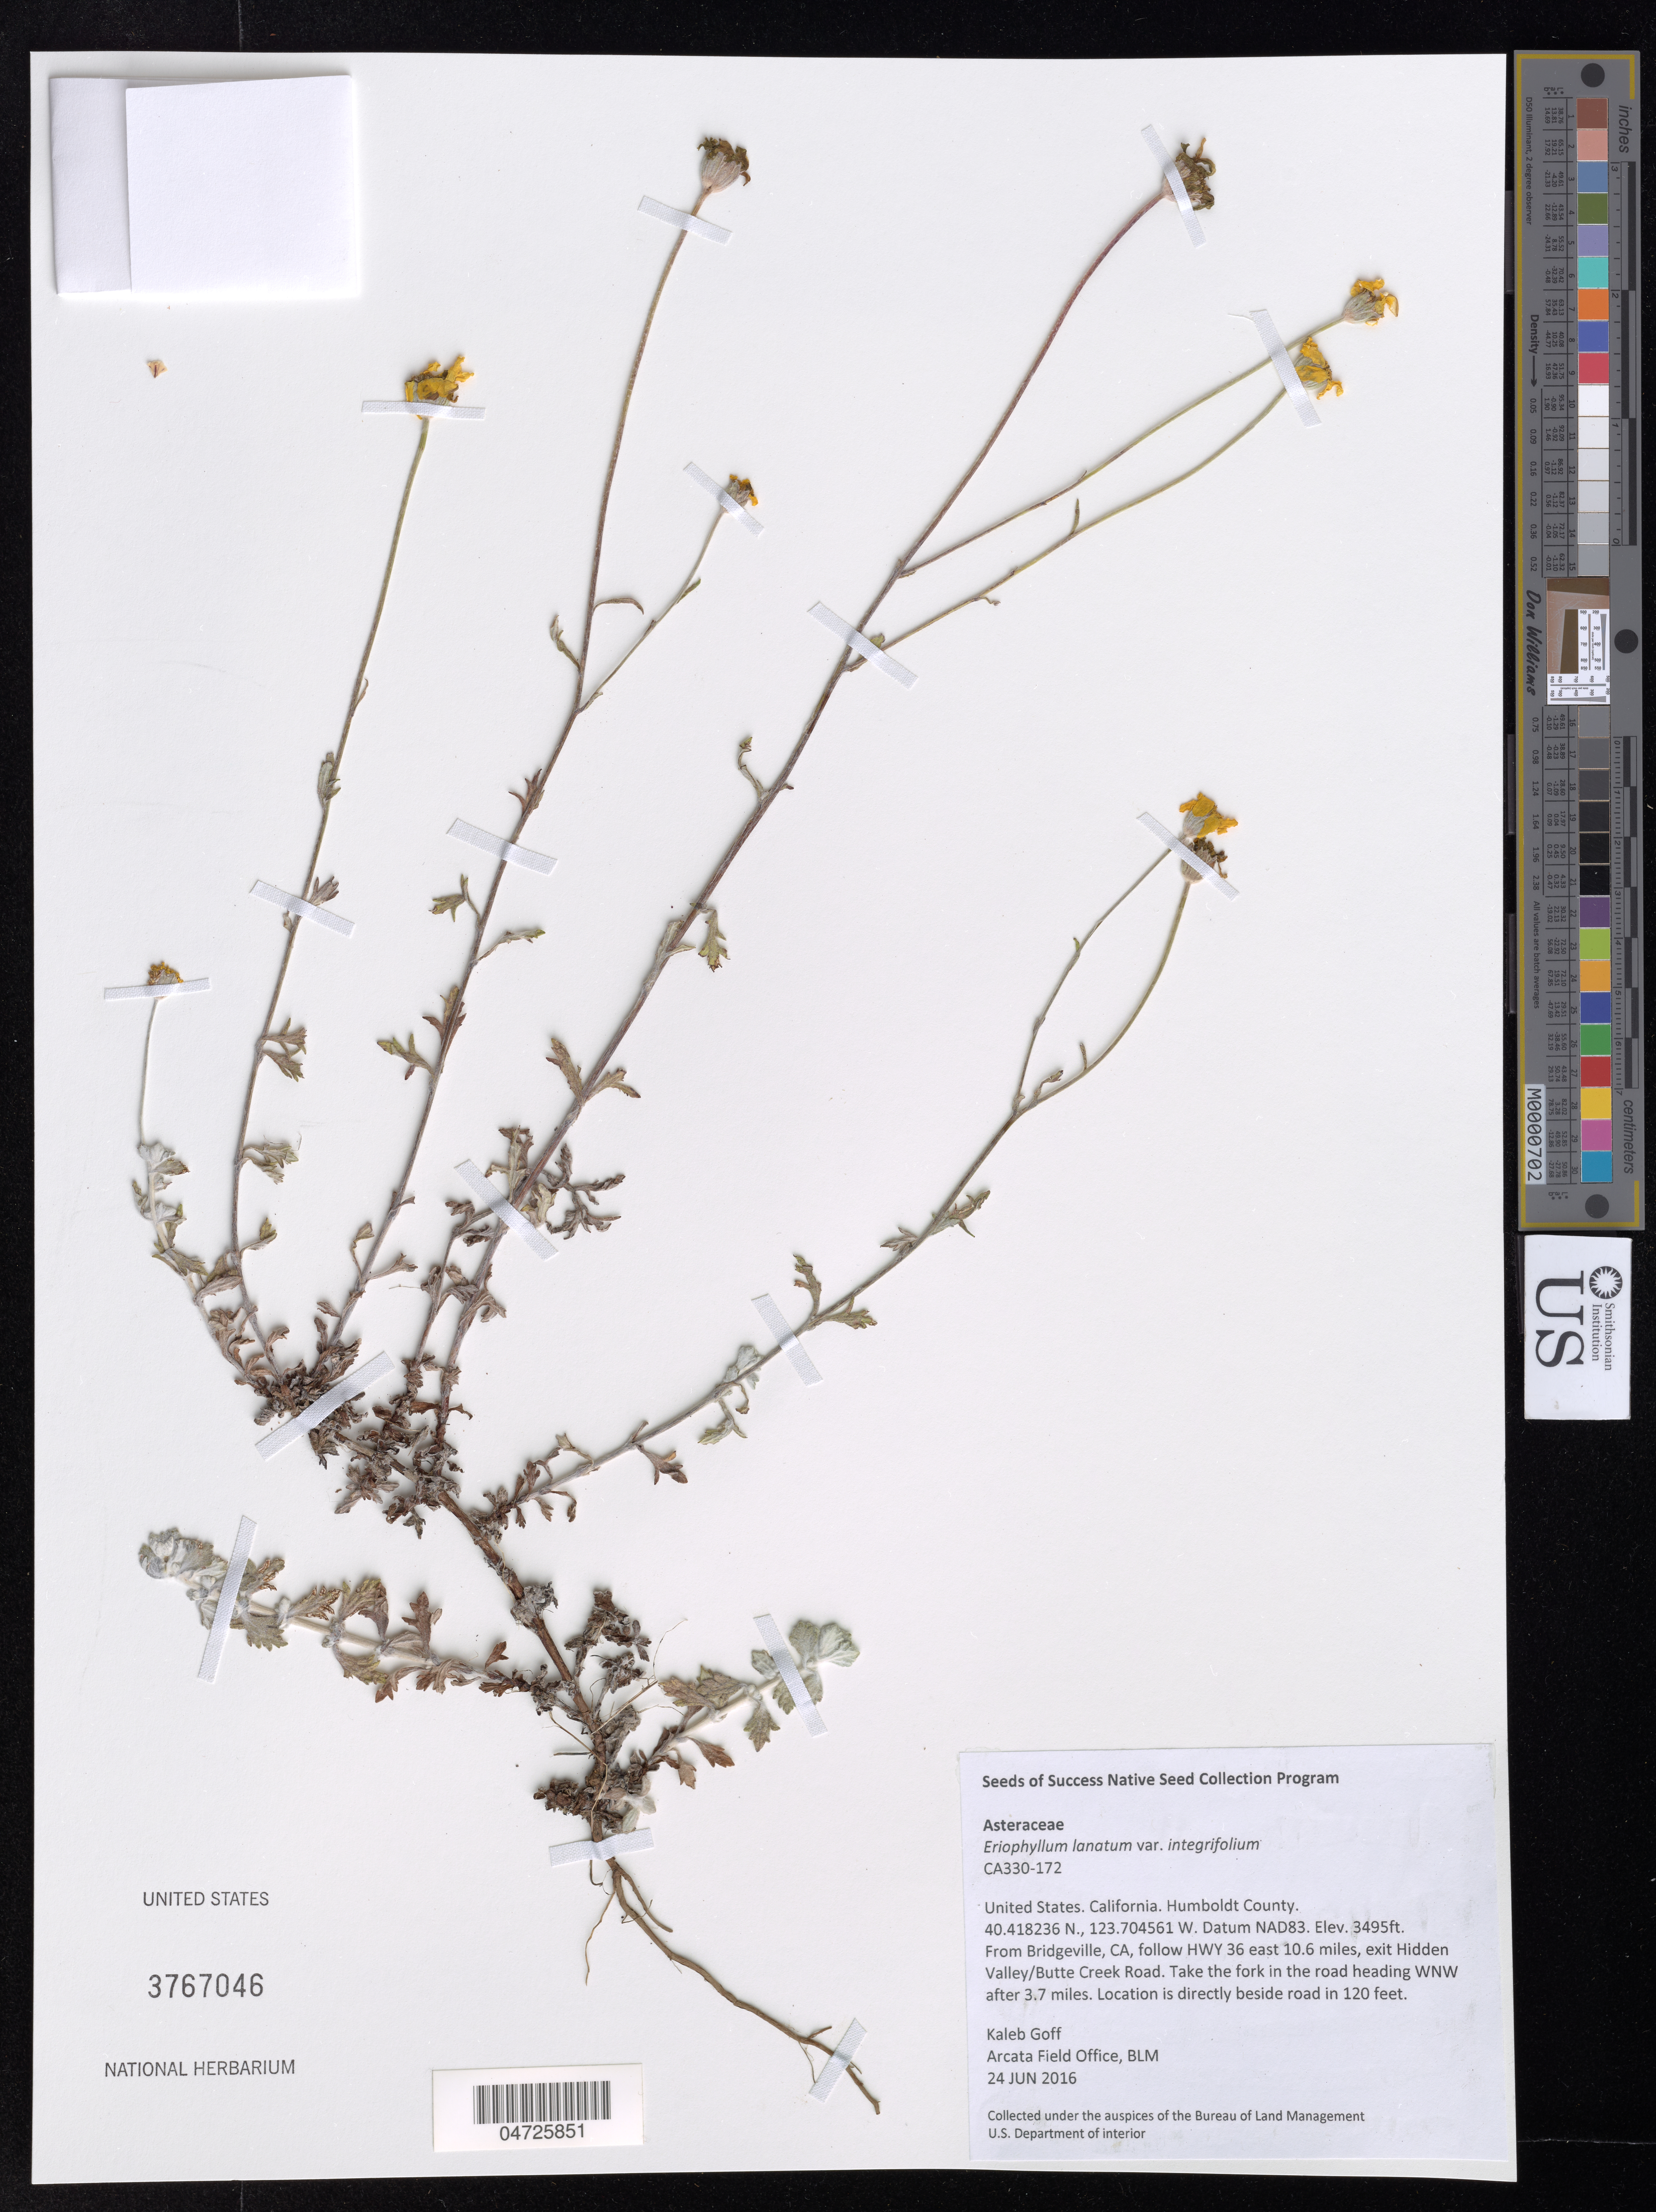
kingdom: Plantae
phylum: Tracheophyta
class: Magnoliopsida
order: Asterales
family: Asteraceae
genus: Eriophyllum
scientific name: Eriophyllum lanatum var. integrifolium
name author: (Hook.) Smiley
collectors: K. Goff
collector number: CA330-172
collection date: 2016-06-24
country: United States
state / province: California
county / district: Humboldt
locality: Humboldt County. Datum NAD83. From Bridgeville, CA, follow HWY 36 east 10.6 miles, exit Hidden Valley/Butte Creek Road. Take the fork in the road heading WNW after 3.7 miles. Location is directly beside road in 120 feet.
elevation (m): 1065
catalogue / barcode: US 3767046